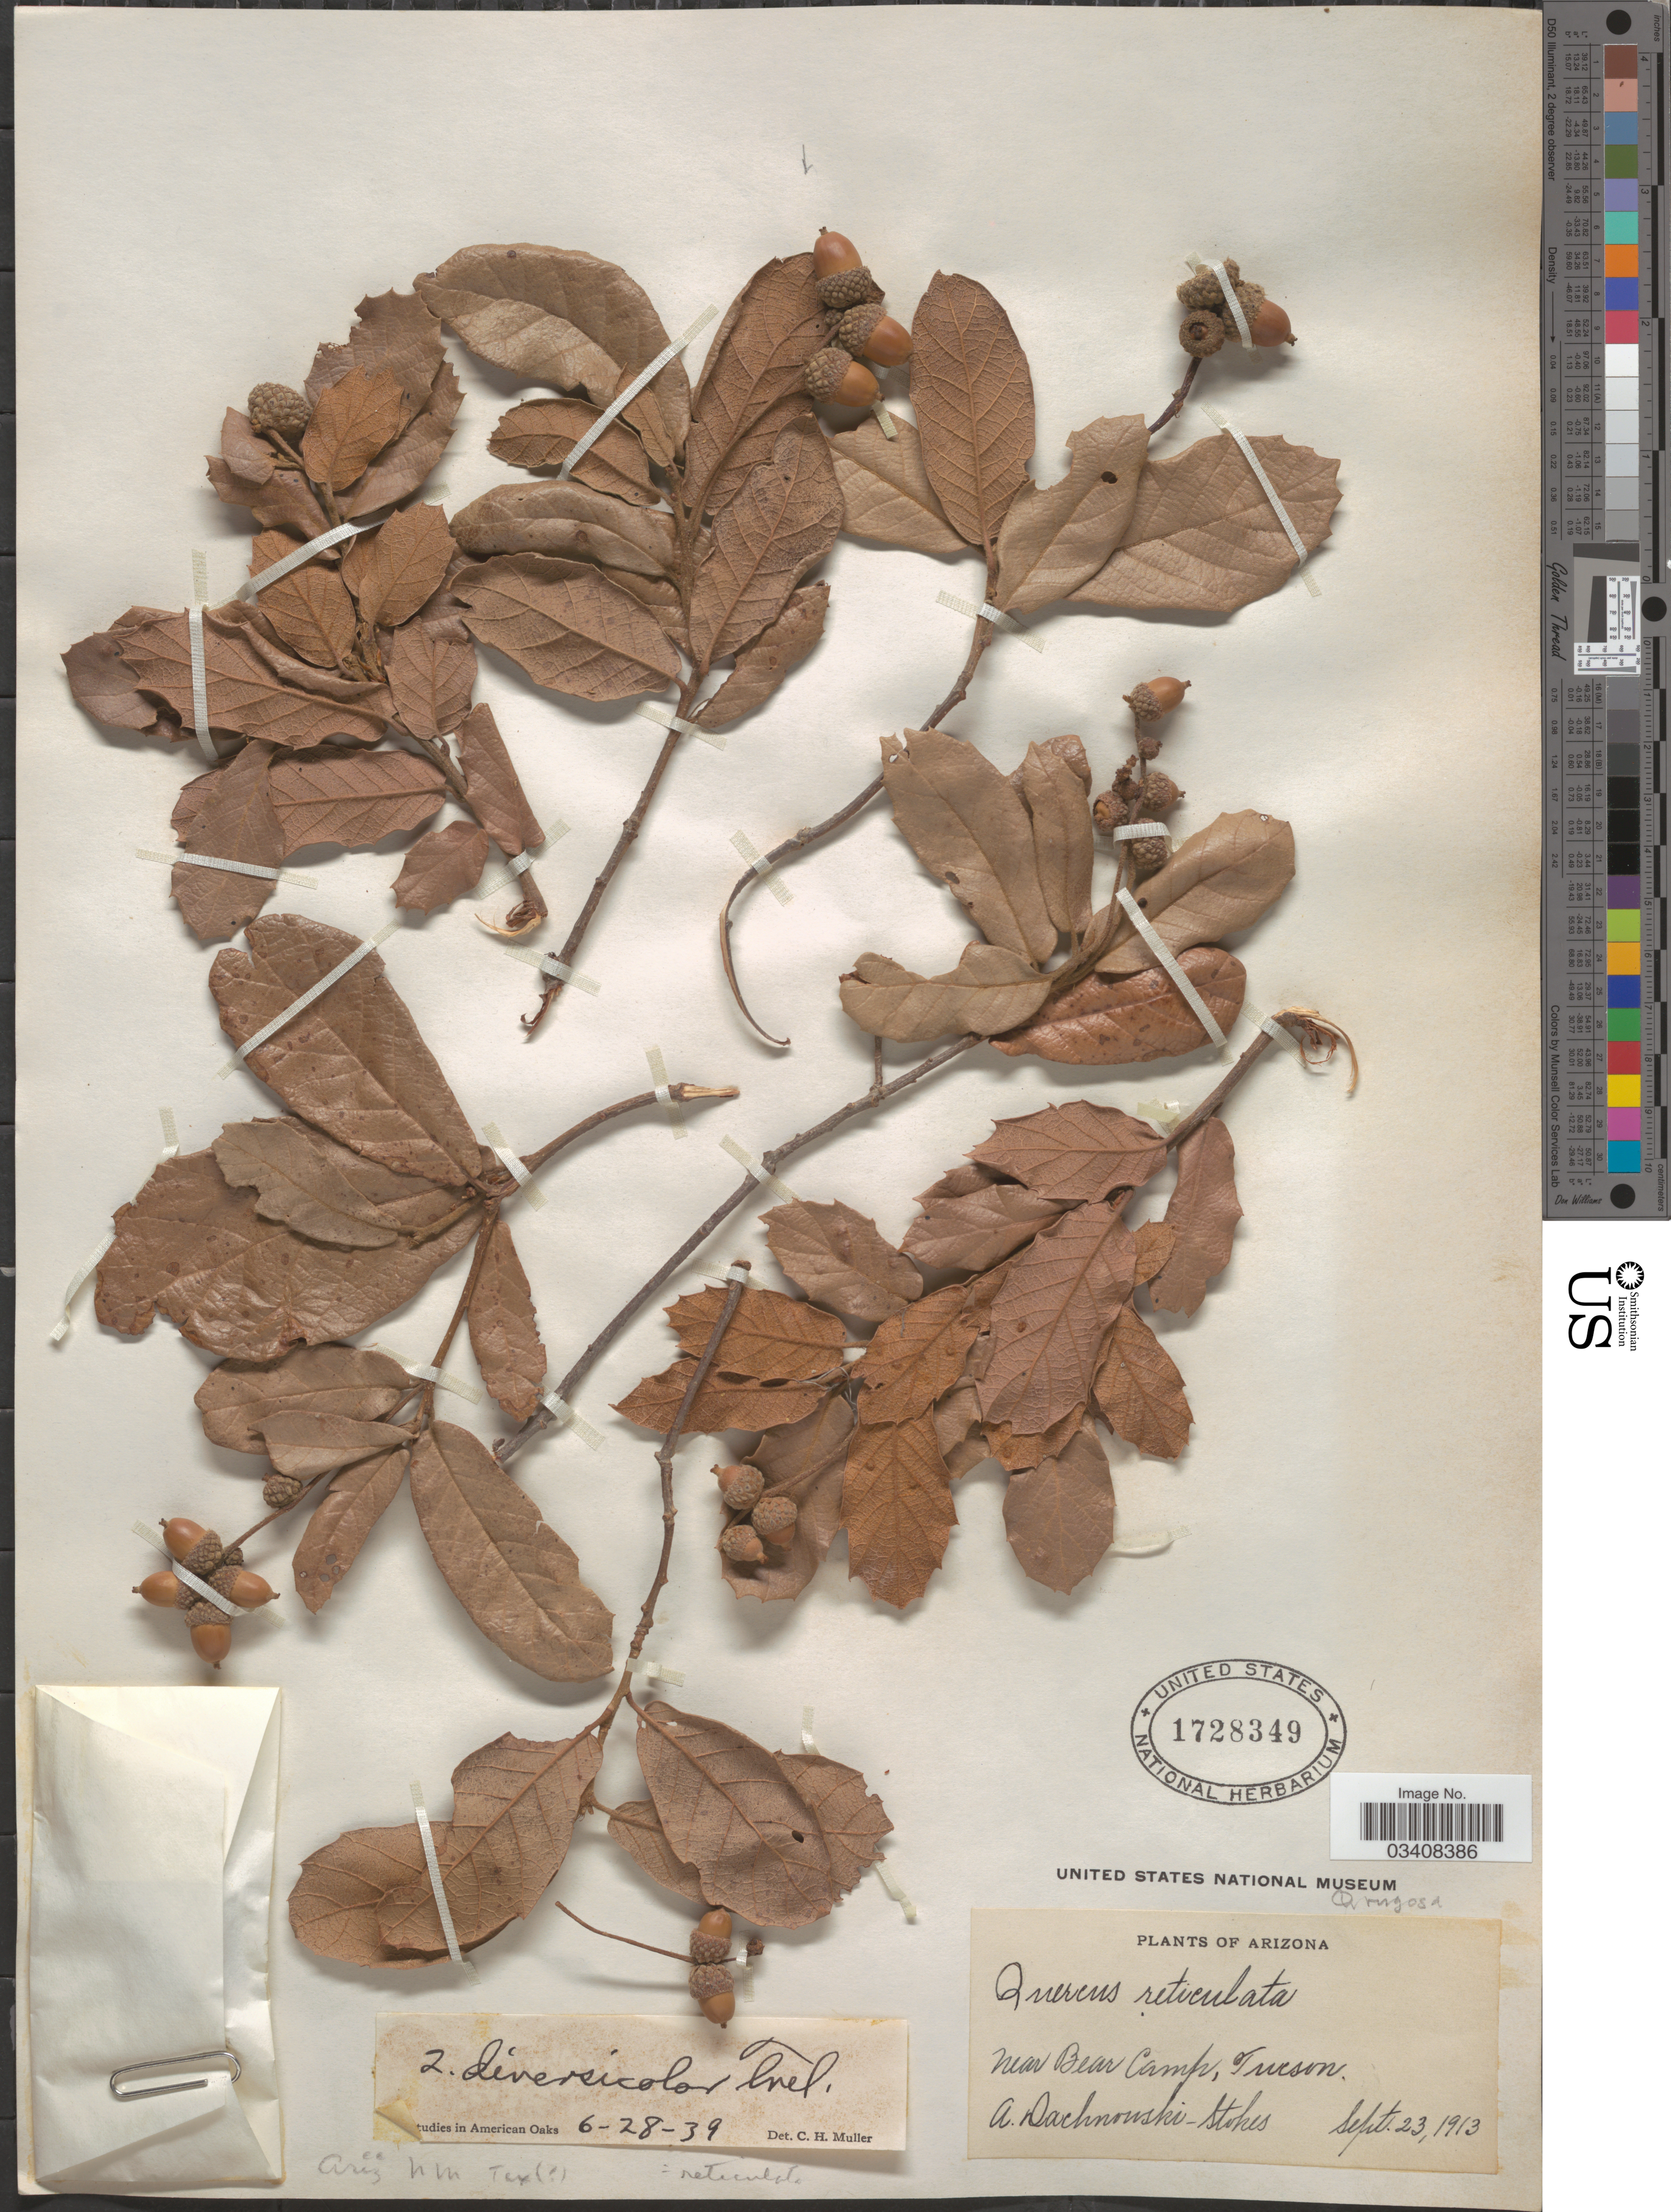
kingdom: Plantae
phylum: Tracheophyta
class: Magnoliopsida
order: Fagales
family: Fagaceae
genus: Quercus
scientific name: Quercus rugosa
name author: Née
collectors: A. P. Dachnowski-Stokes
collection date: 1913-09-23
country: United States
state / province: Arizona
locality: Near Bear Camp, Tucson.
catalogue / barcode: US 1728349